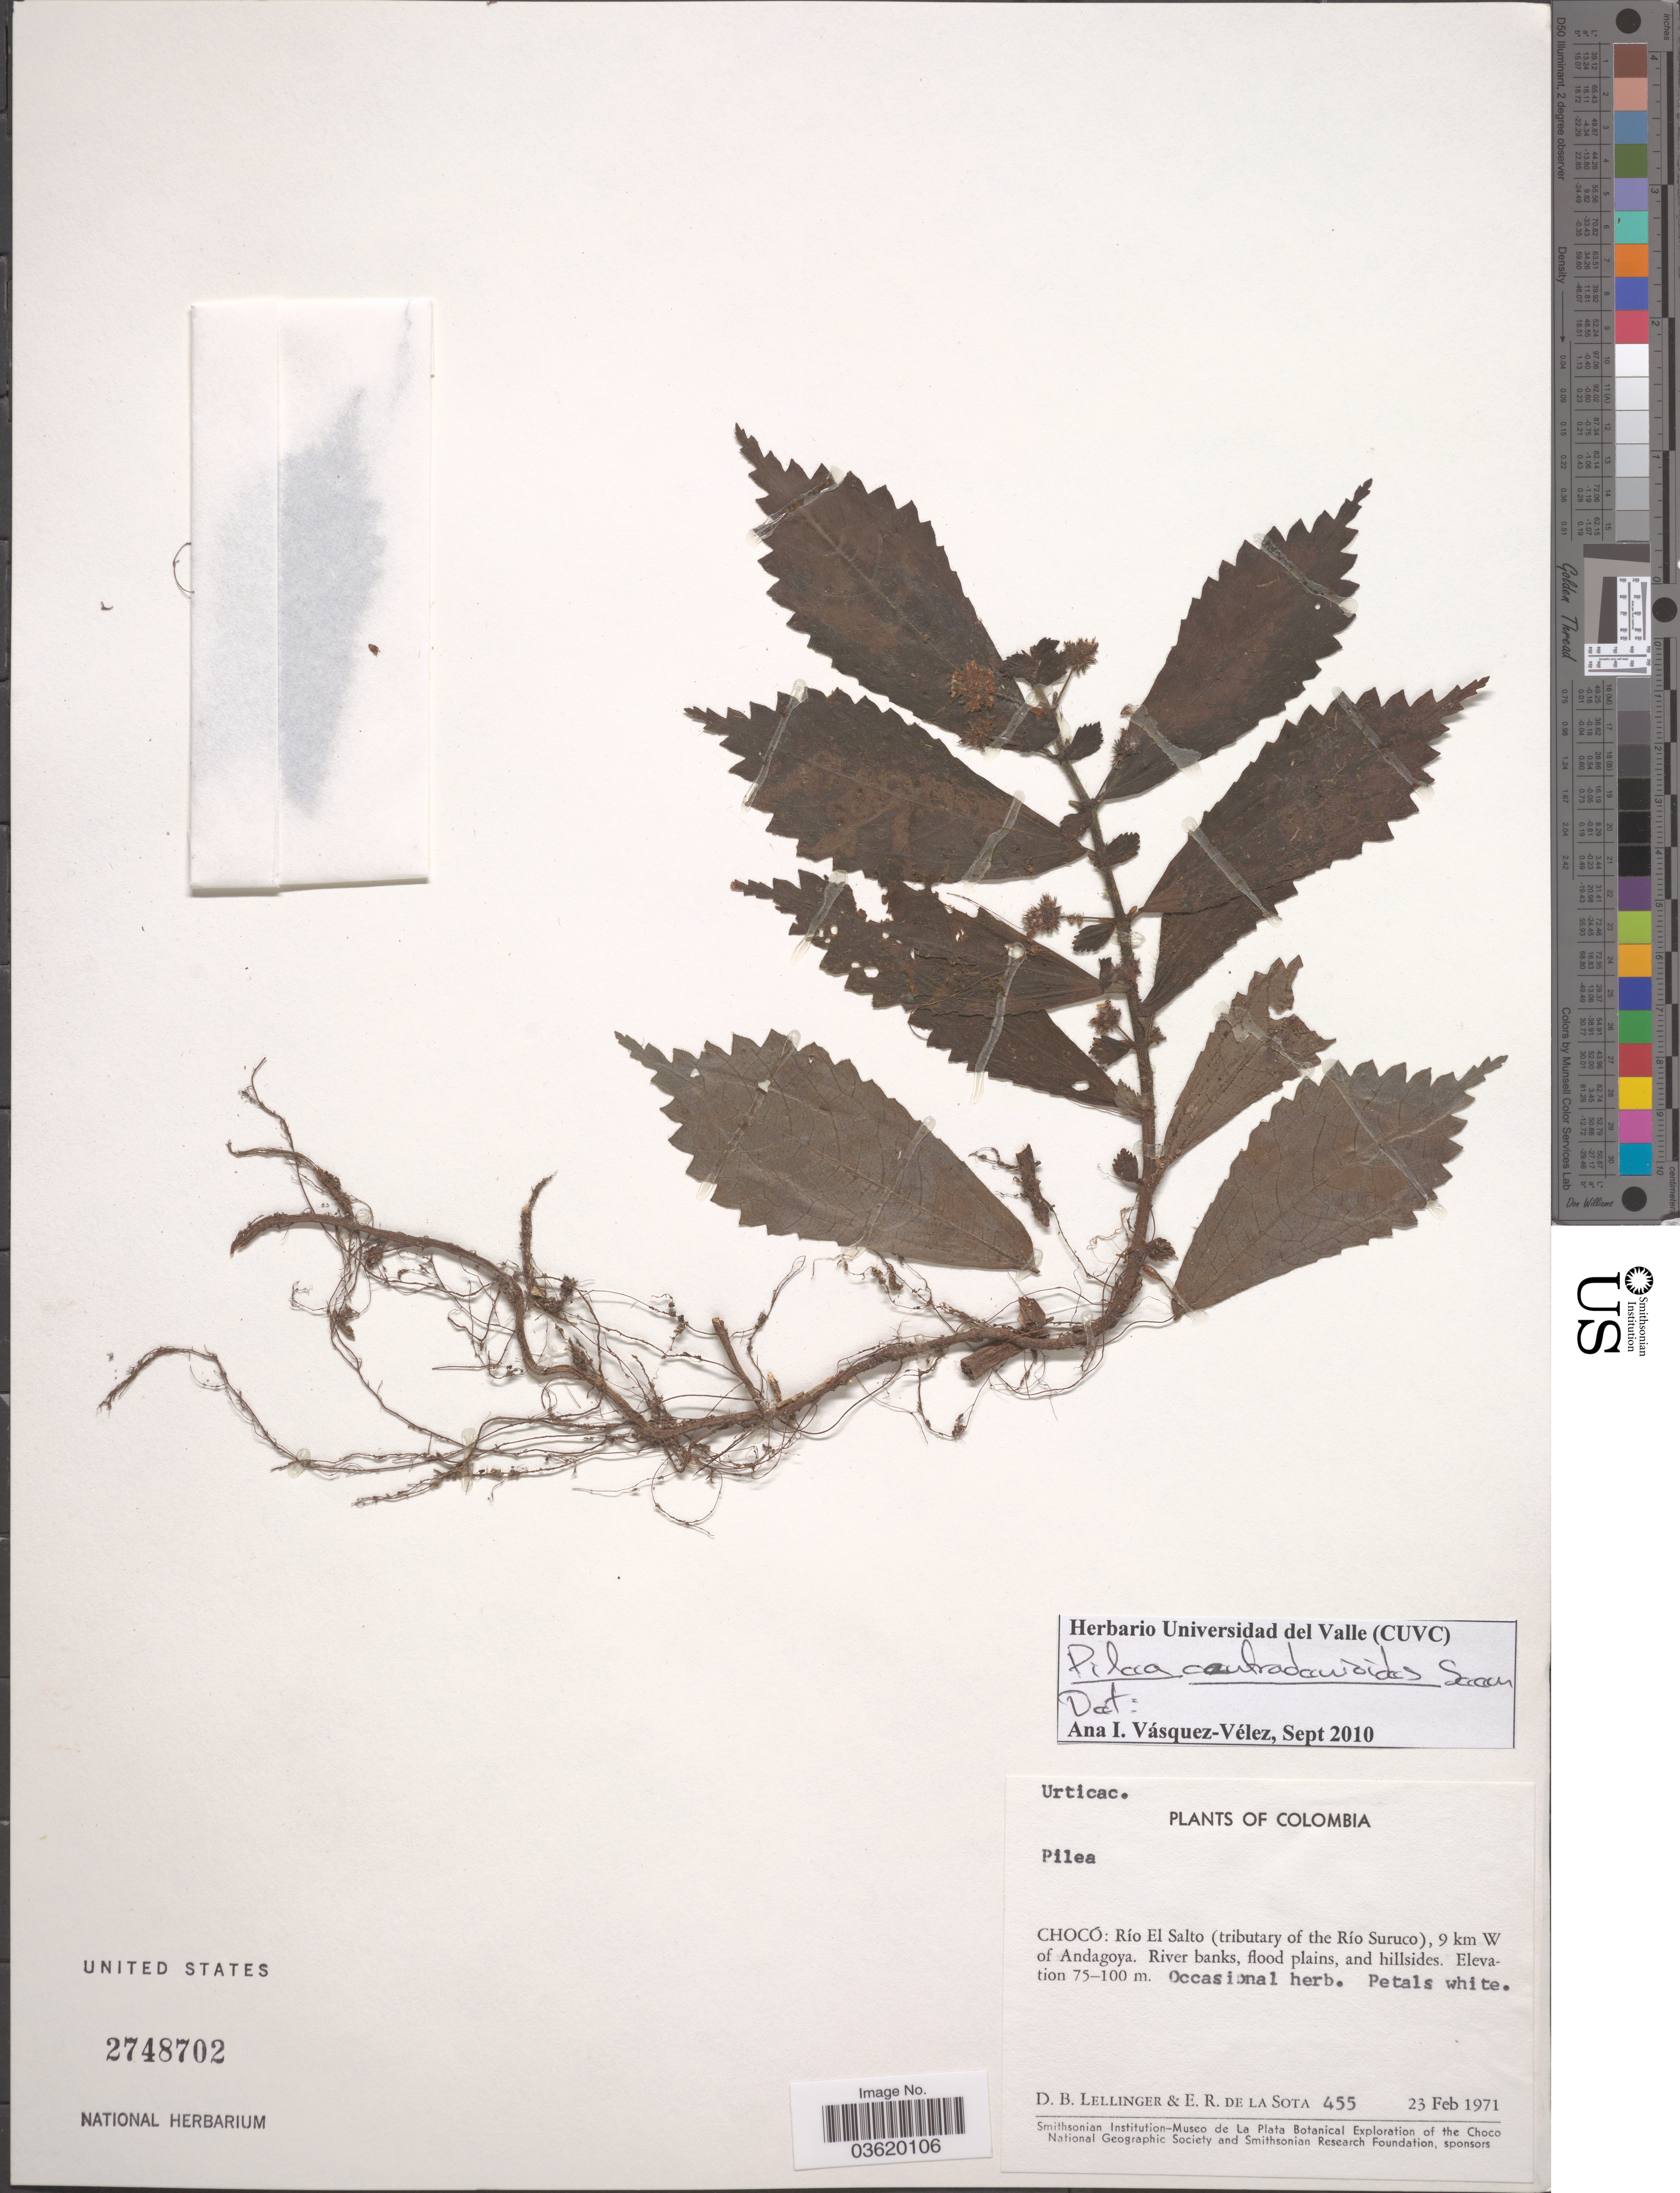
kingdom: Plantae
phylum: Tracheophyta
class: Magnoliopsida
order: Rosales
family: Urticaceae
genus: Pilea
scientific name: Pilea centradenioides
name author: Seem.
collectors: D. B. Lellinger & E. R. de la Sota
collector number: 455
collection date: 1971-02-23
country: Colombia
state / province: Chocó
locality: Río El Salto (tributary of the Río Suruco), 9 km W of Andagoya. River banks.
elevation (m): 75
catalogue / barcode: US 2748702